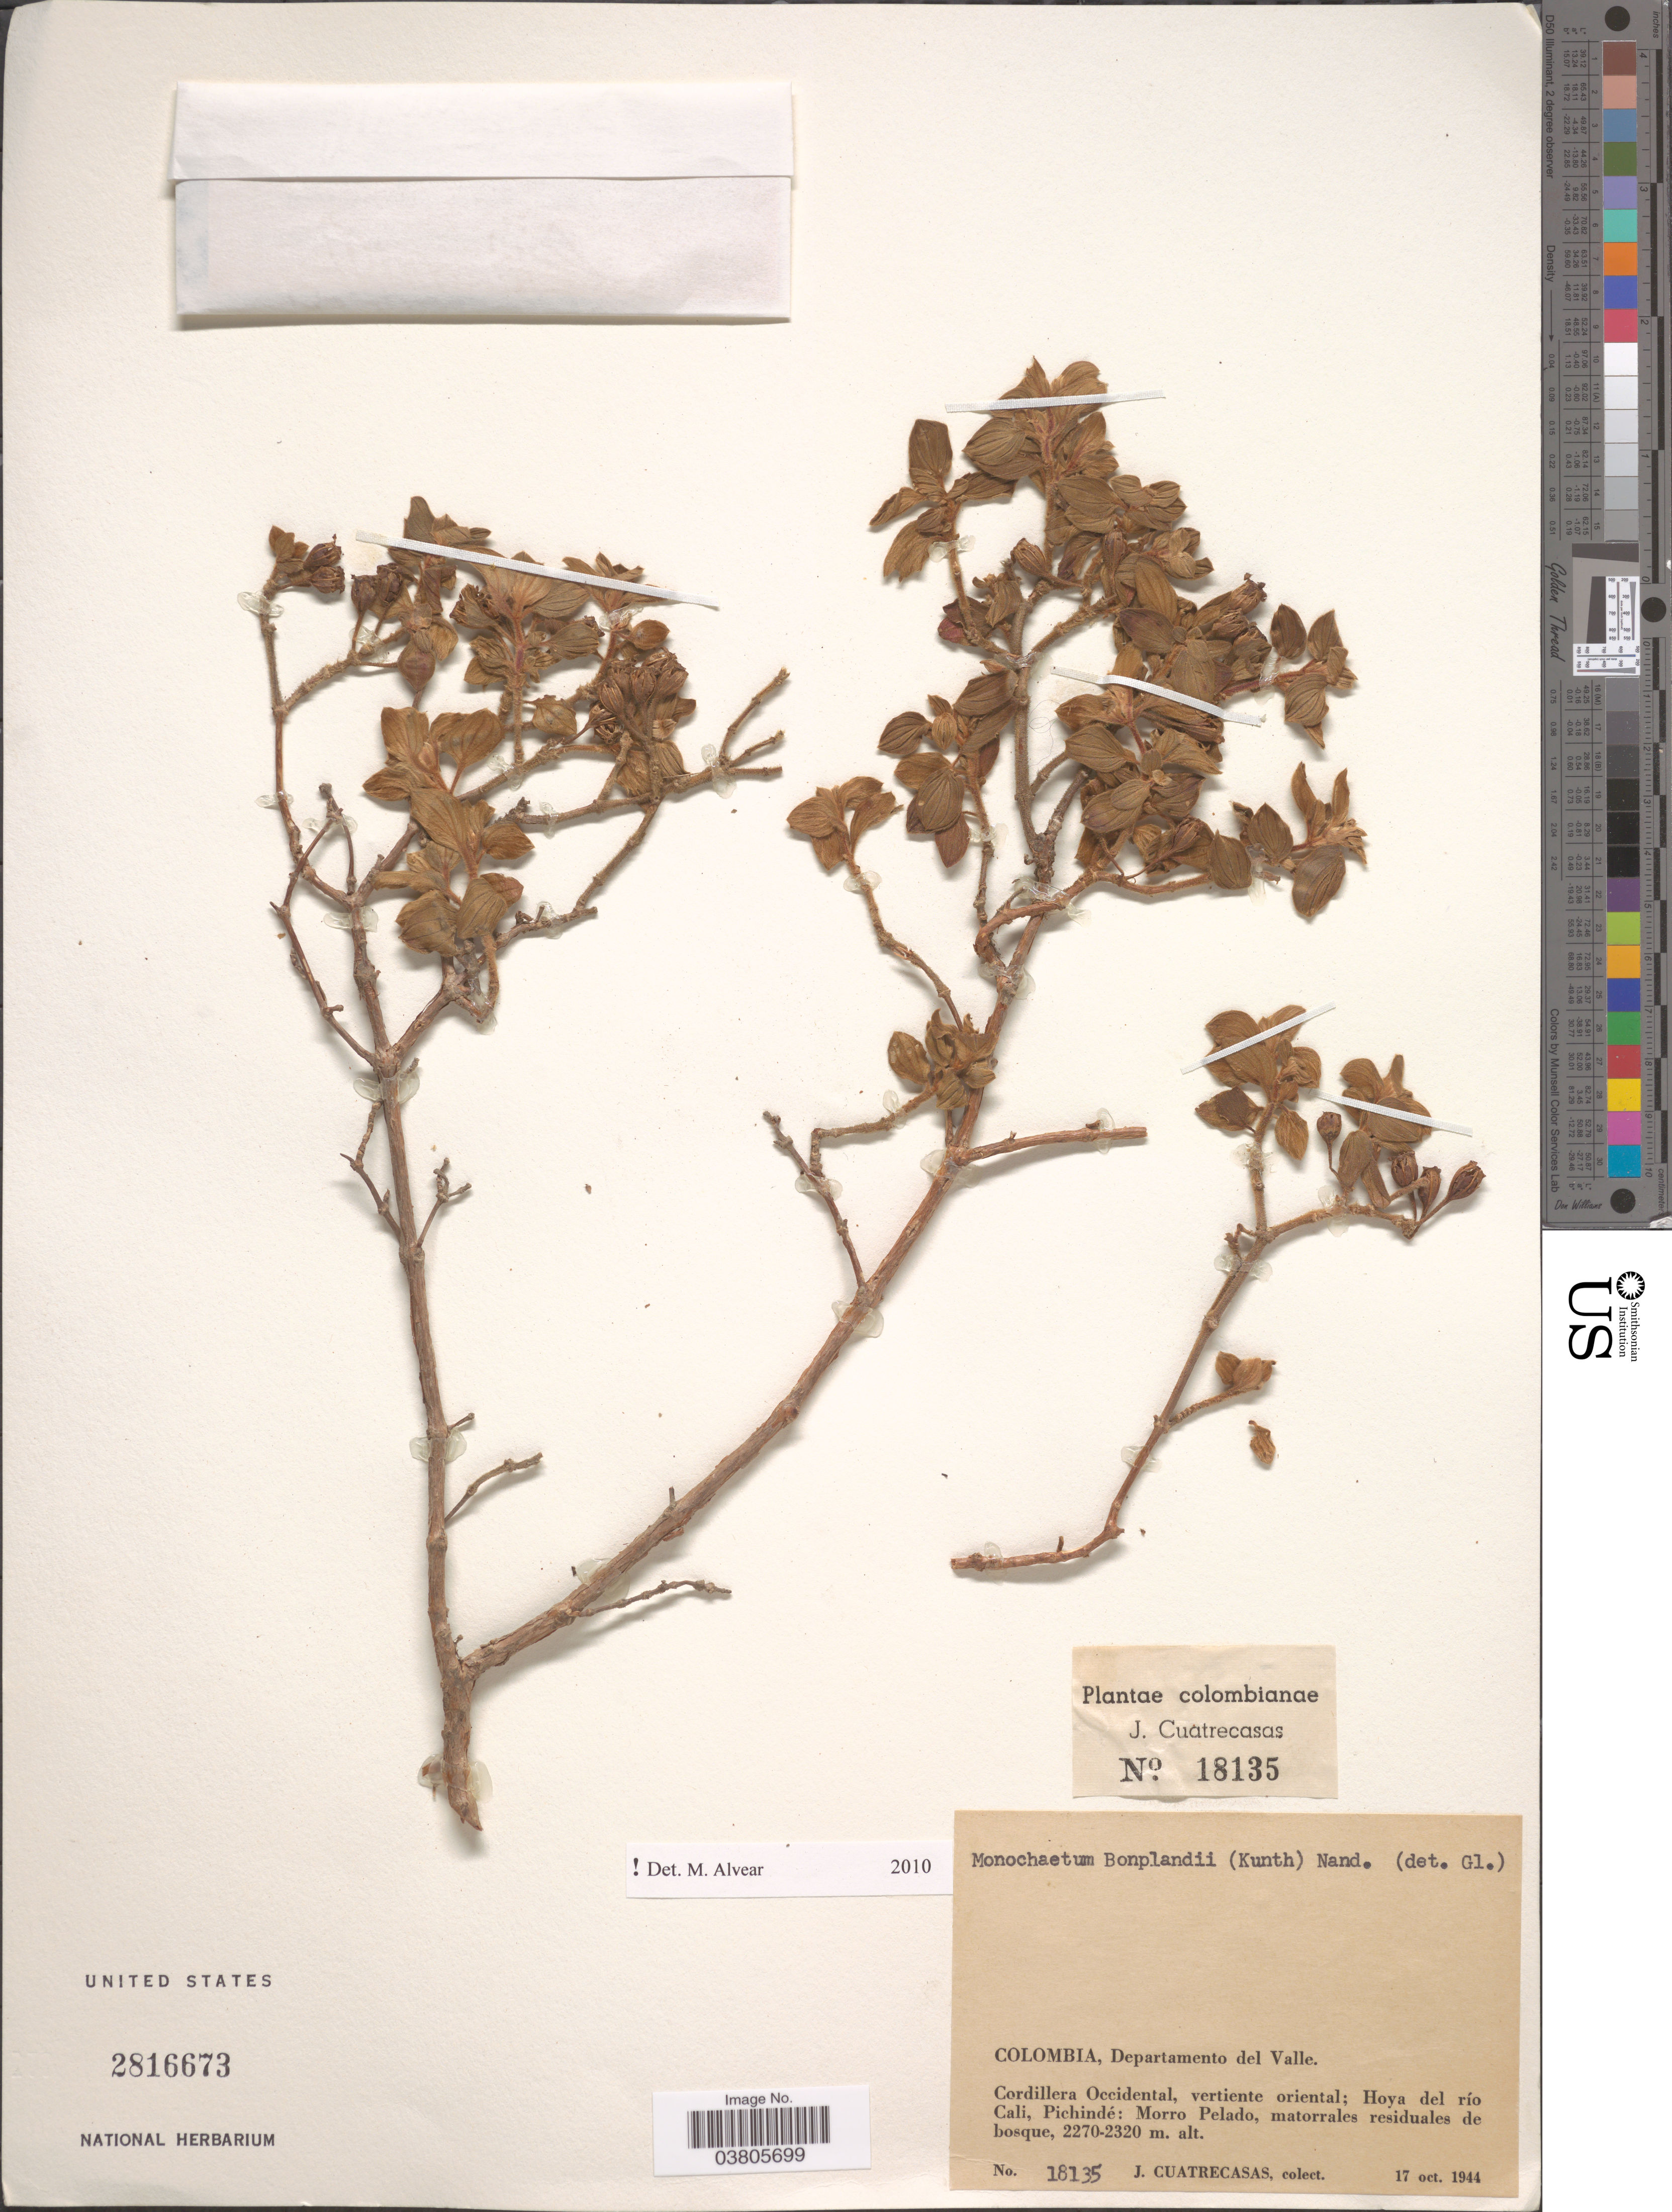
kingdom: Plantae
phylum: Tracheophyta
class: Magnoliopsida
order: Myrtales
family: Melastomataceae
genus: Monochaetum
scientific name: Monochaetum bonplandii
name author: (Kunth) Naudin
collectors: J. Cuatrecasas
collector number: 18135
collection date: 1944-10-17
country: Colombia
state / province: Valle del Cauca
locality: Departamento del Valle. Cordillera Occidental, vertiente oriental; Hoya del río Cali, Pichindé: Morro Pelado.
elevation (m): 2270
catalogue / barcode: US 2816673